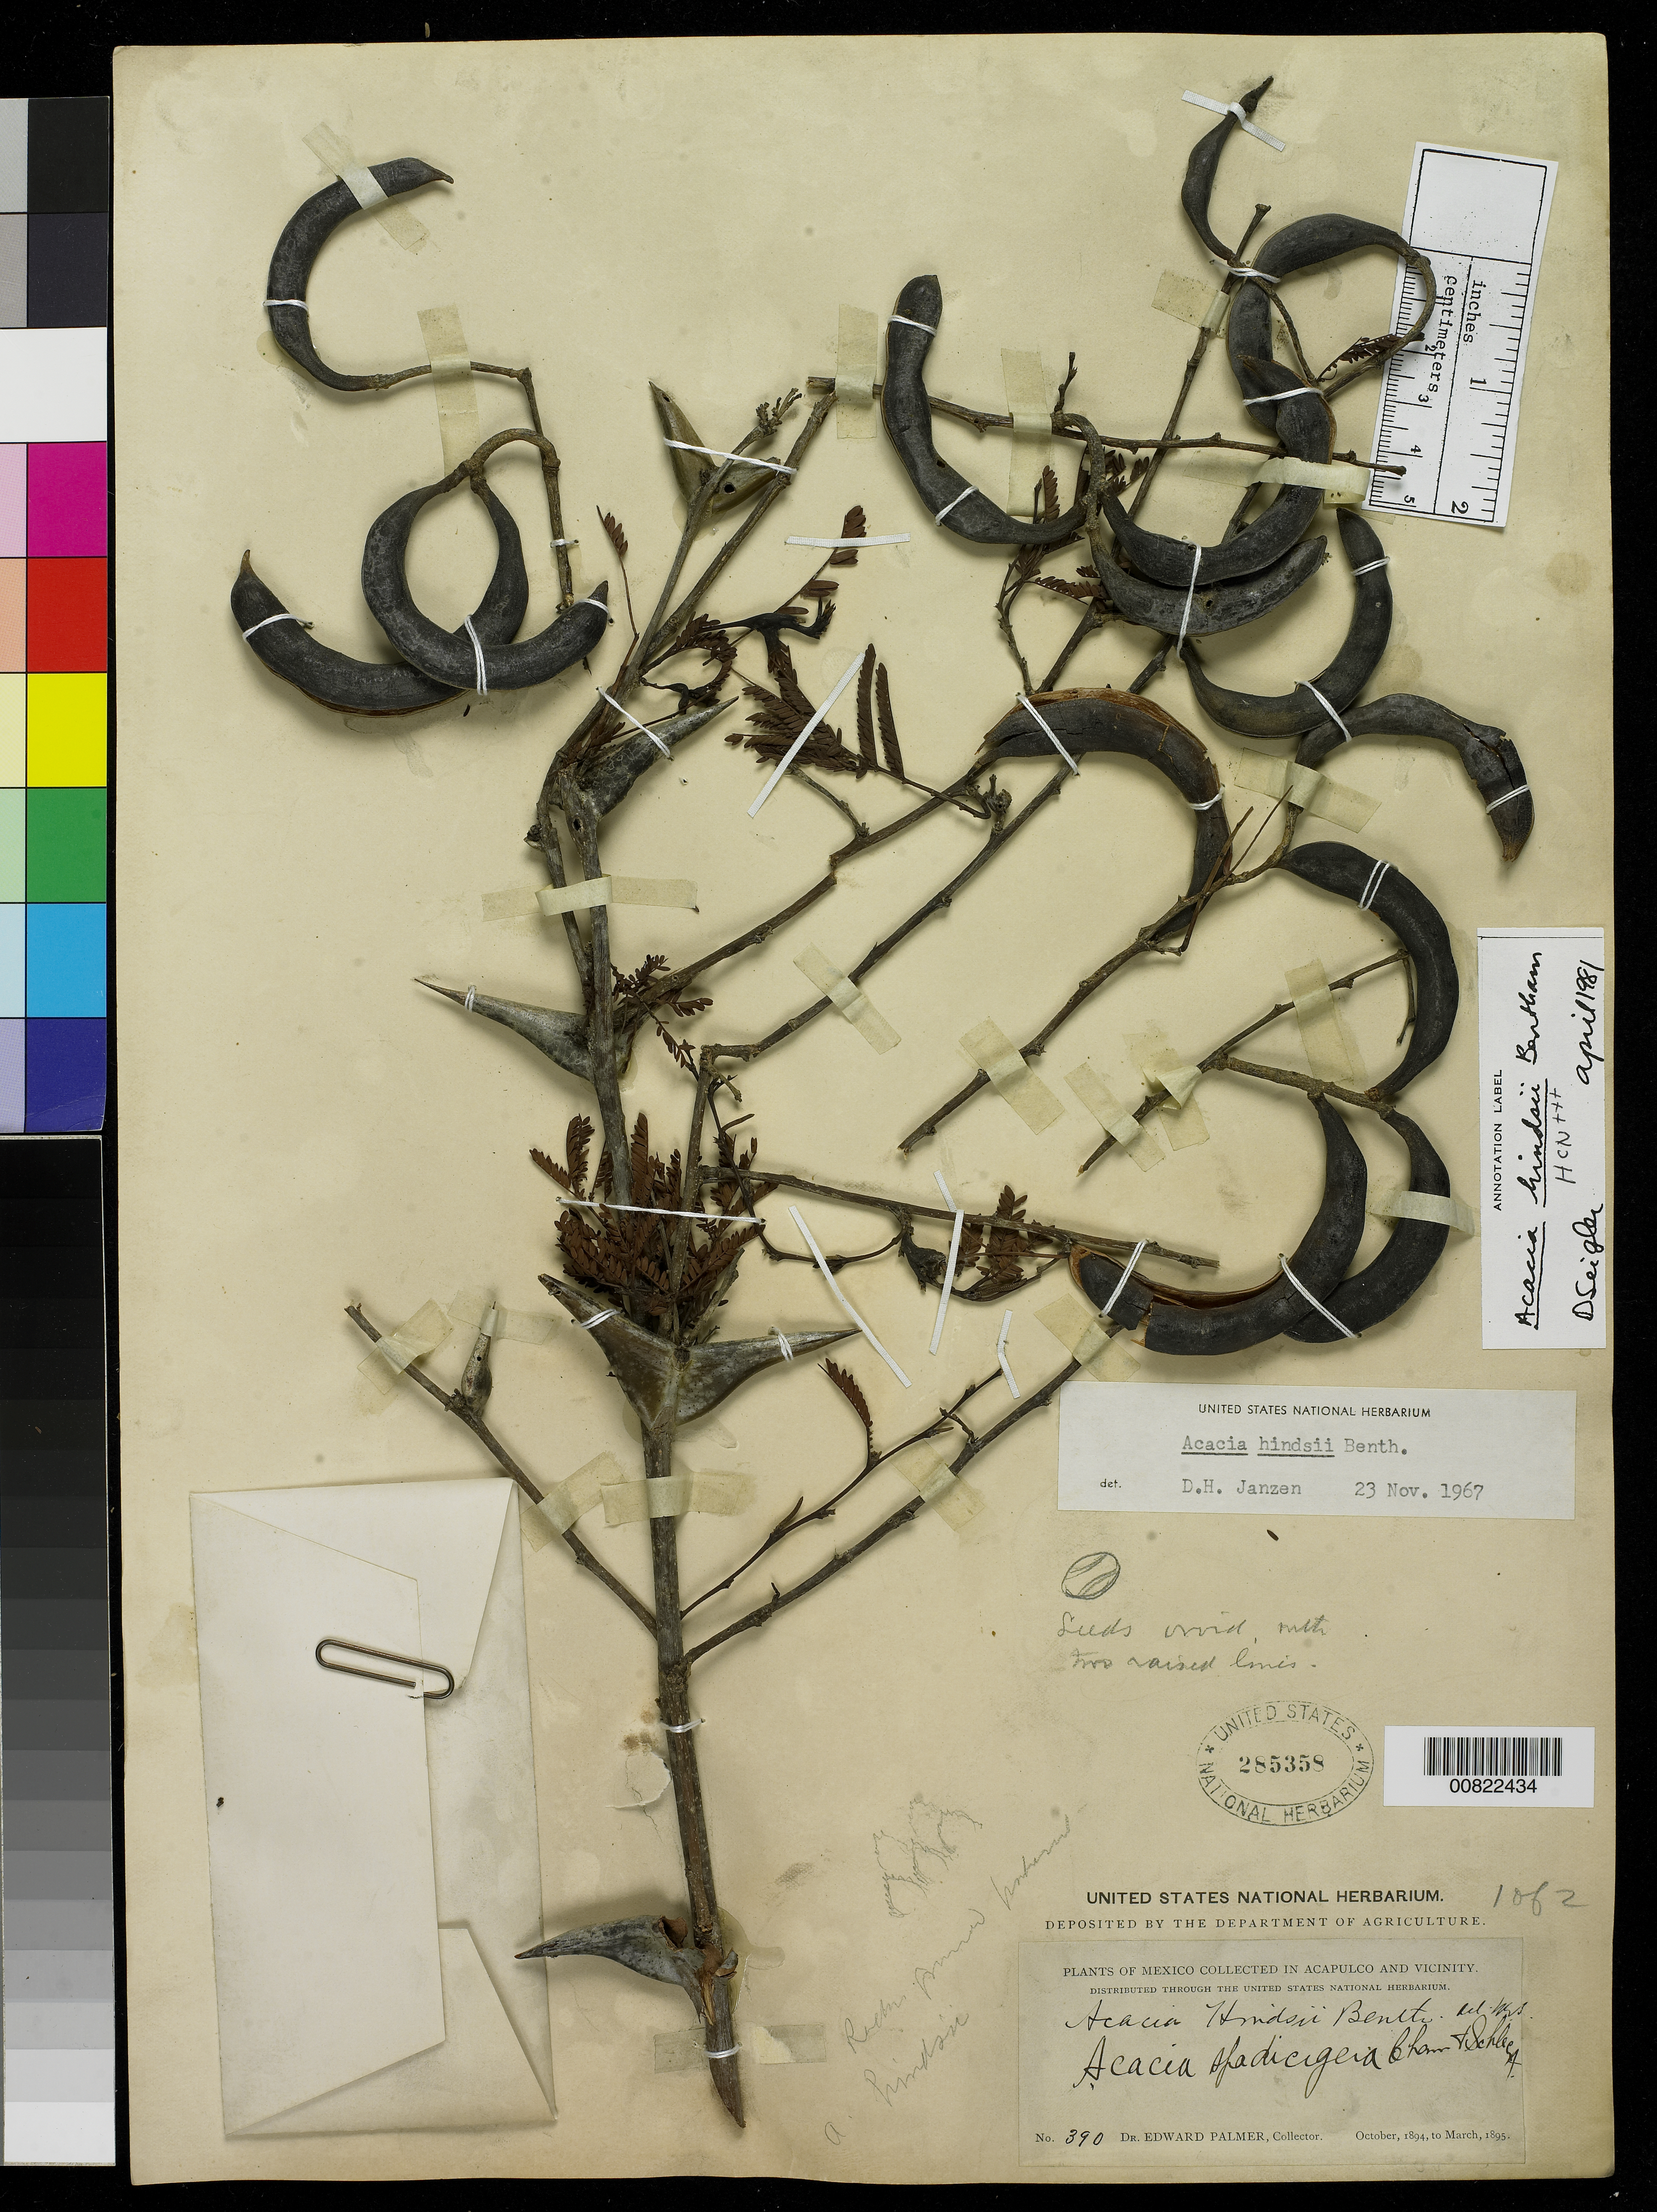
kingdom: Plantae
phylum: Tracheophyta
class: Magnoliopsida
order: Fabales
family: Fabaceae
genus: Vachellia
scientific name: Vachellia hindsii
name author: (Benth.) Seigler & Ebinger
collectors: E. Palmer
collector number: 390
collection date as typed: Oct 1894 to -- Mar 1895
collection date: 1894-10/1895-03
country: Mexico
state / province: Guerrero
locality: Acapulco, Guerrero and vicinity.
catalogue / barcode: US 285358